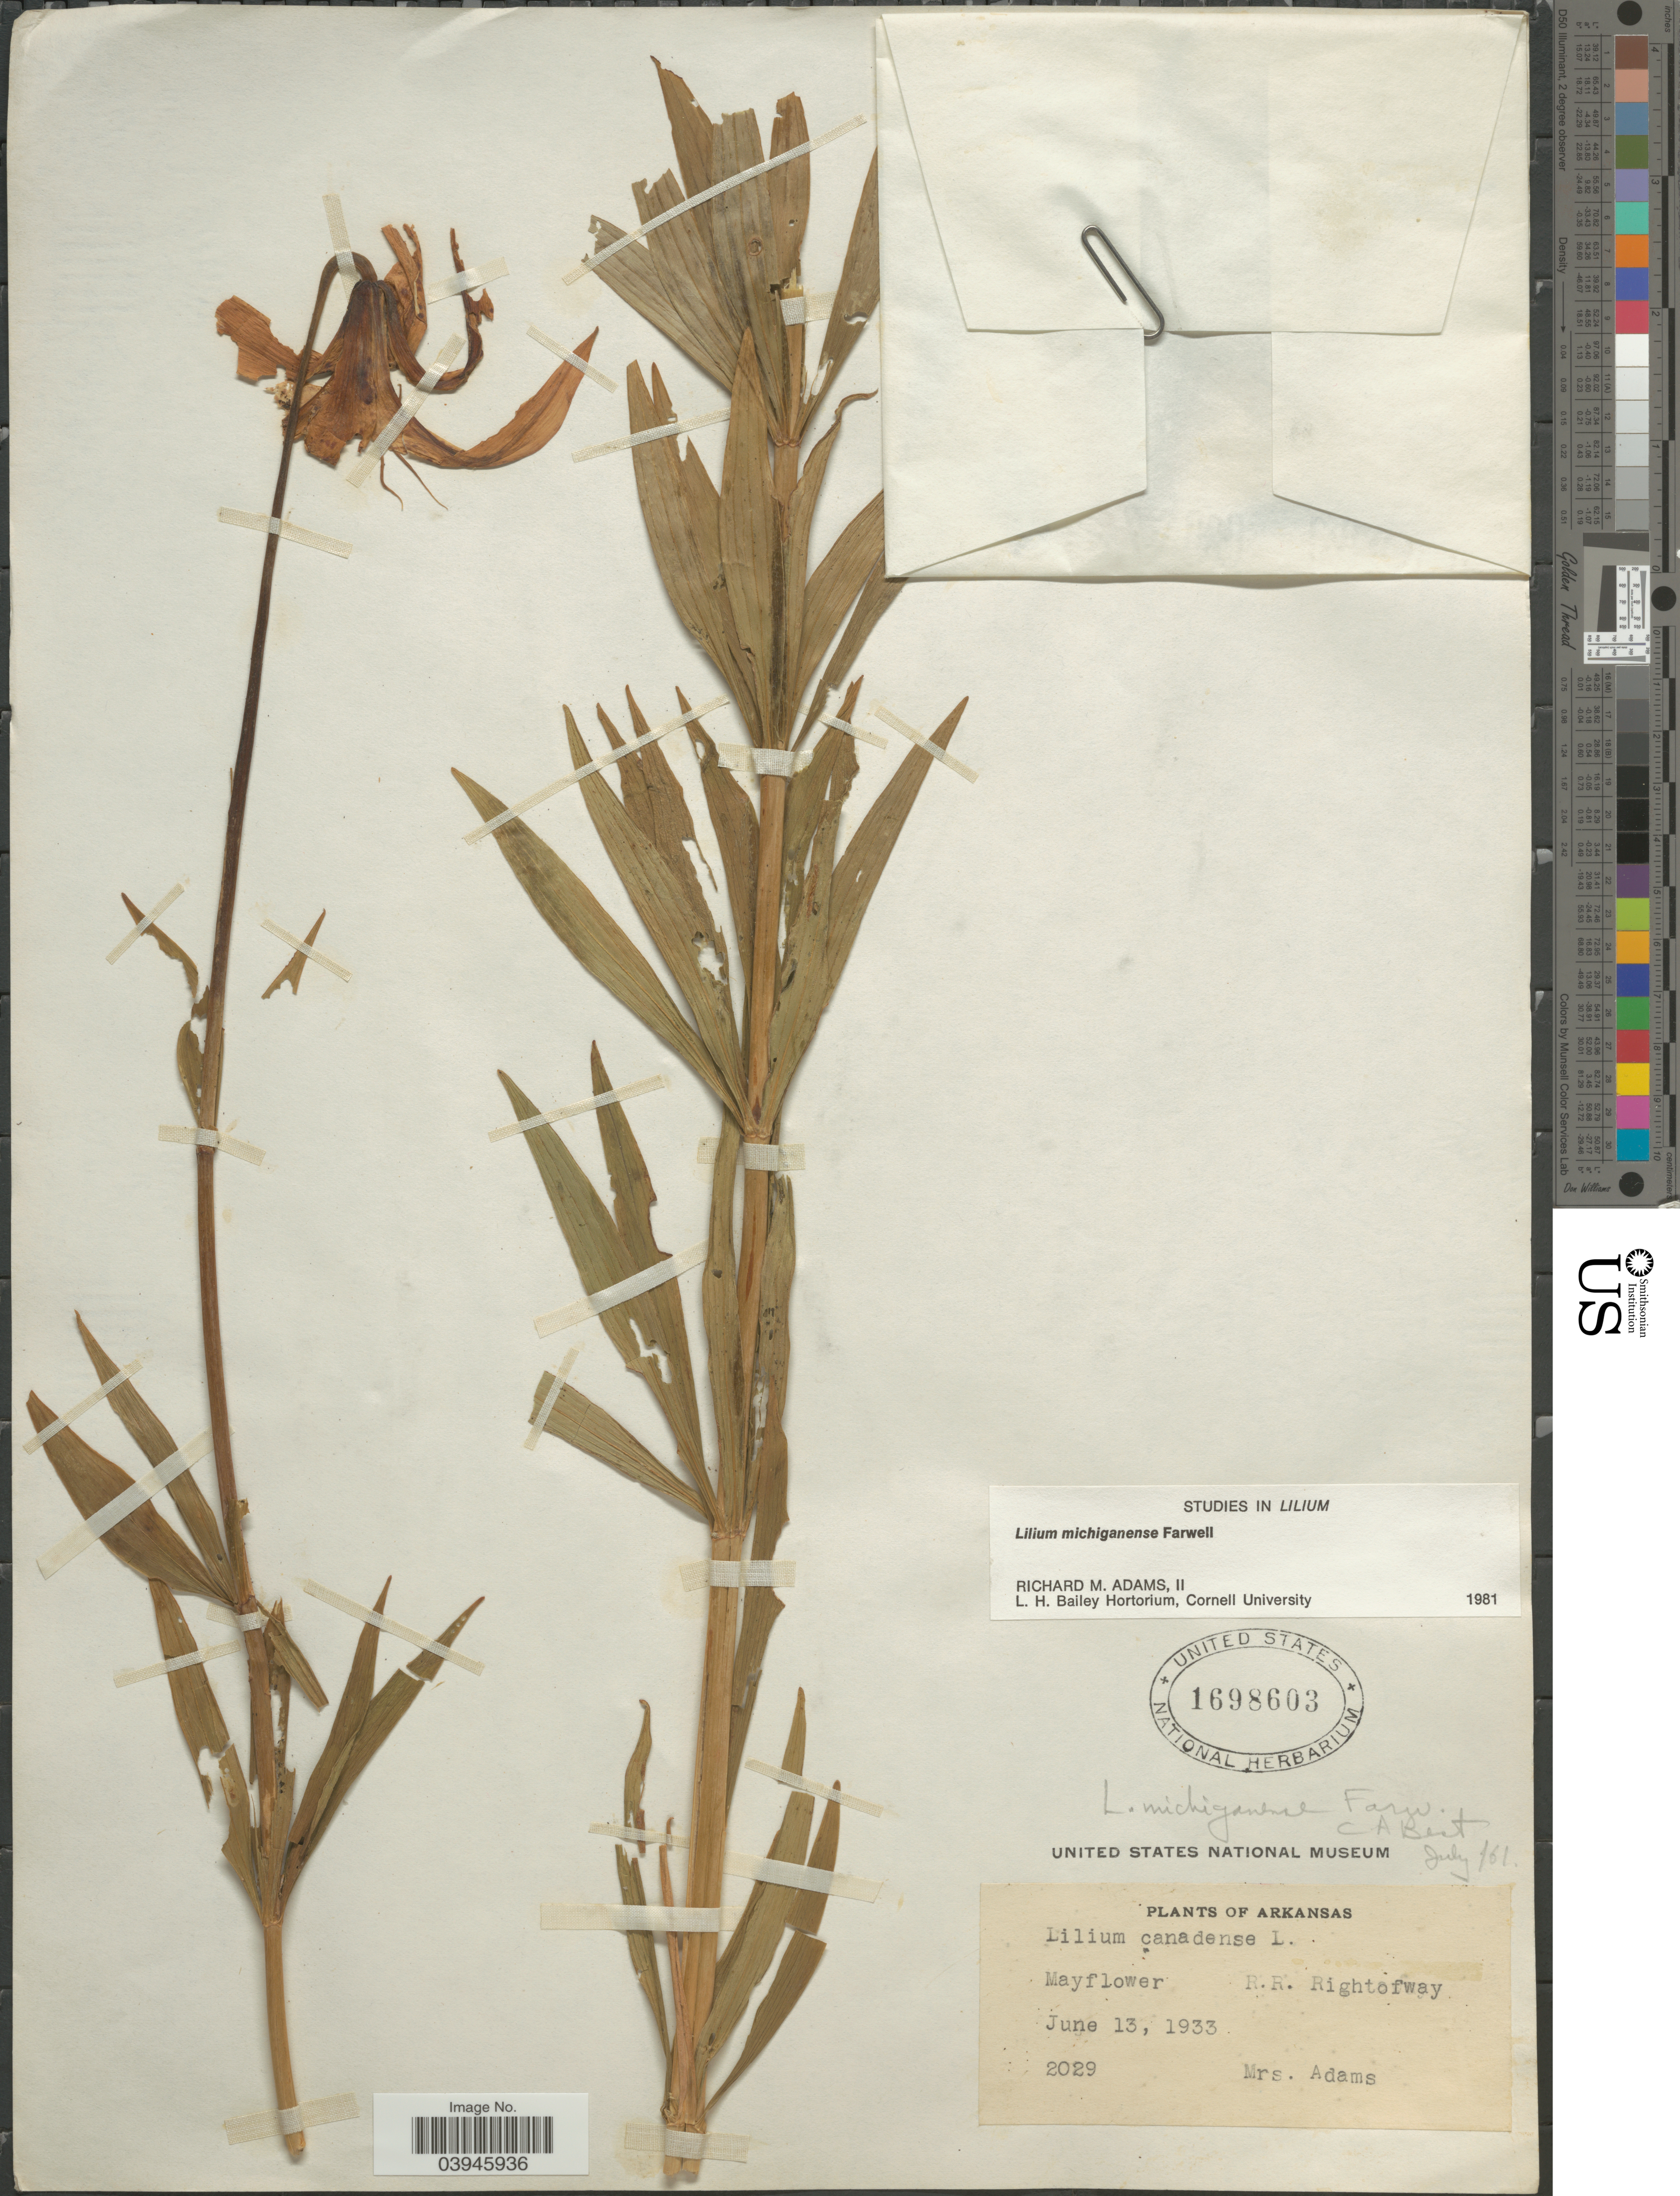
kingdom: Plantae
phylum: Tracheophyta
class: Liliopsida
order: Liliales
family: Liliaceae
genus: Lilium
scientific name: Lilium michiganense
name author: Farw.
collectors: Adams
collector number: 2029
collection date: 1933-06-13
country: United States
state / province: Arkansas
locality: Mayflower R. R. Rightofway.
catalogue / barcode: US 1698603